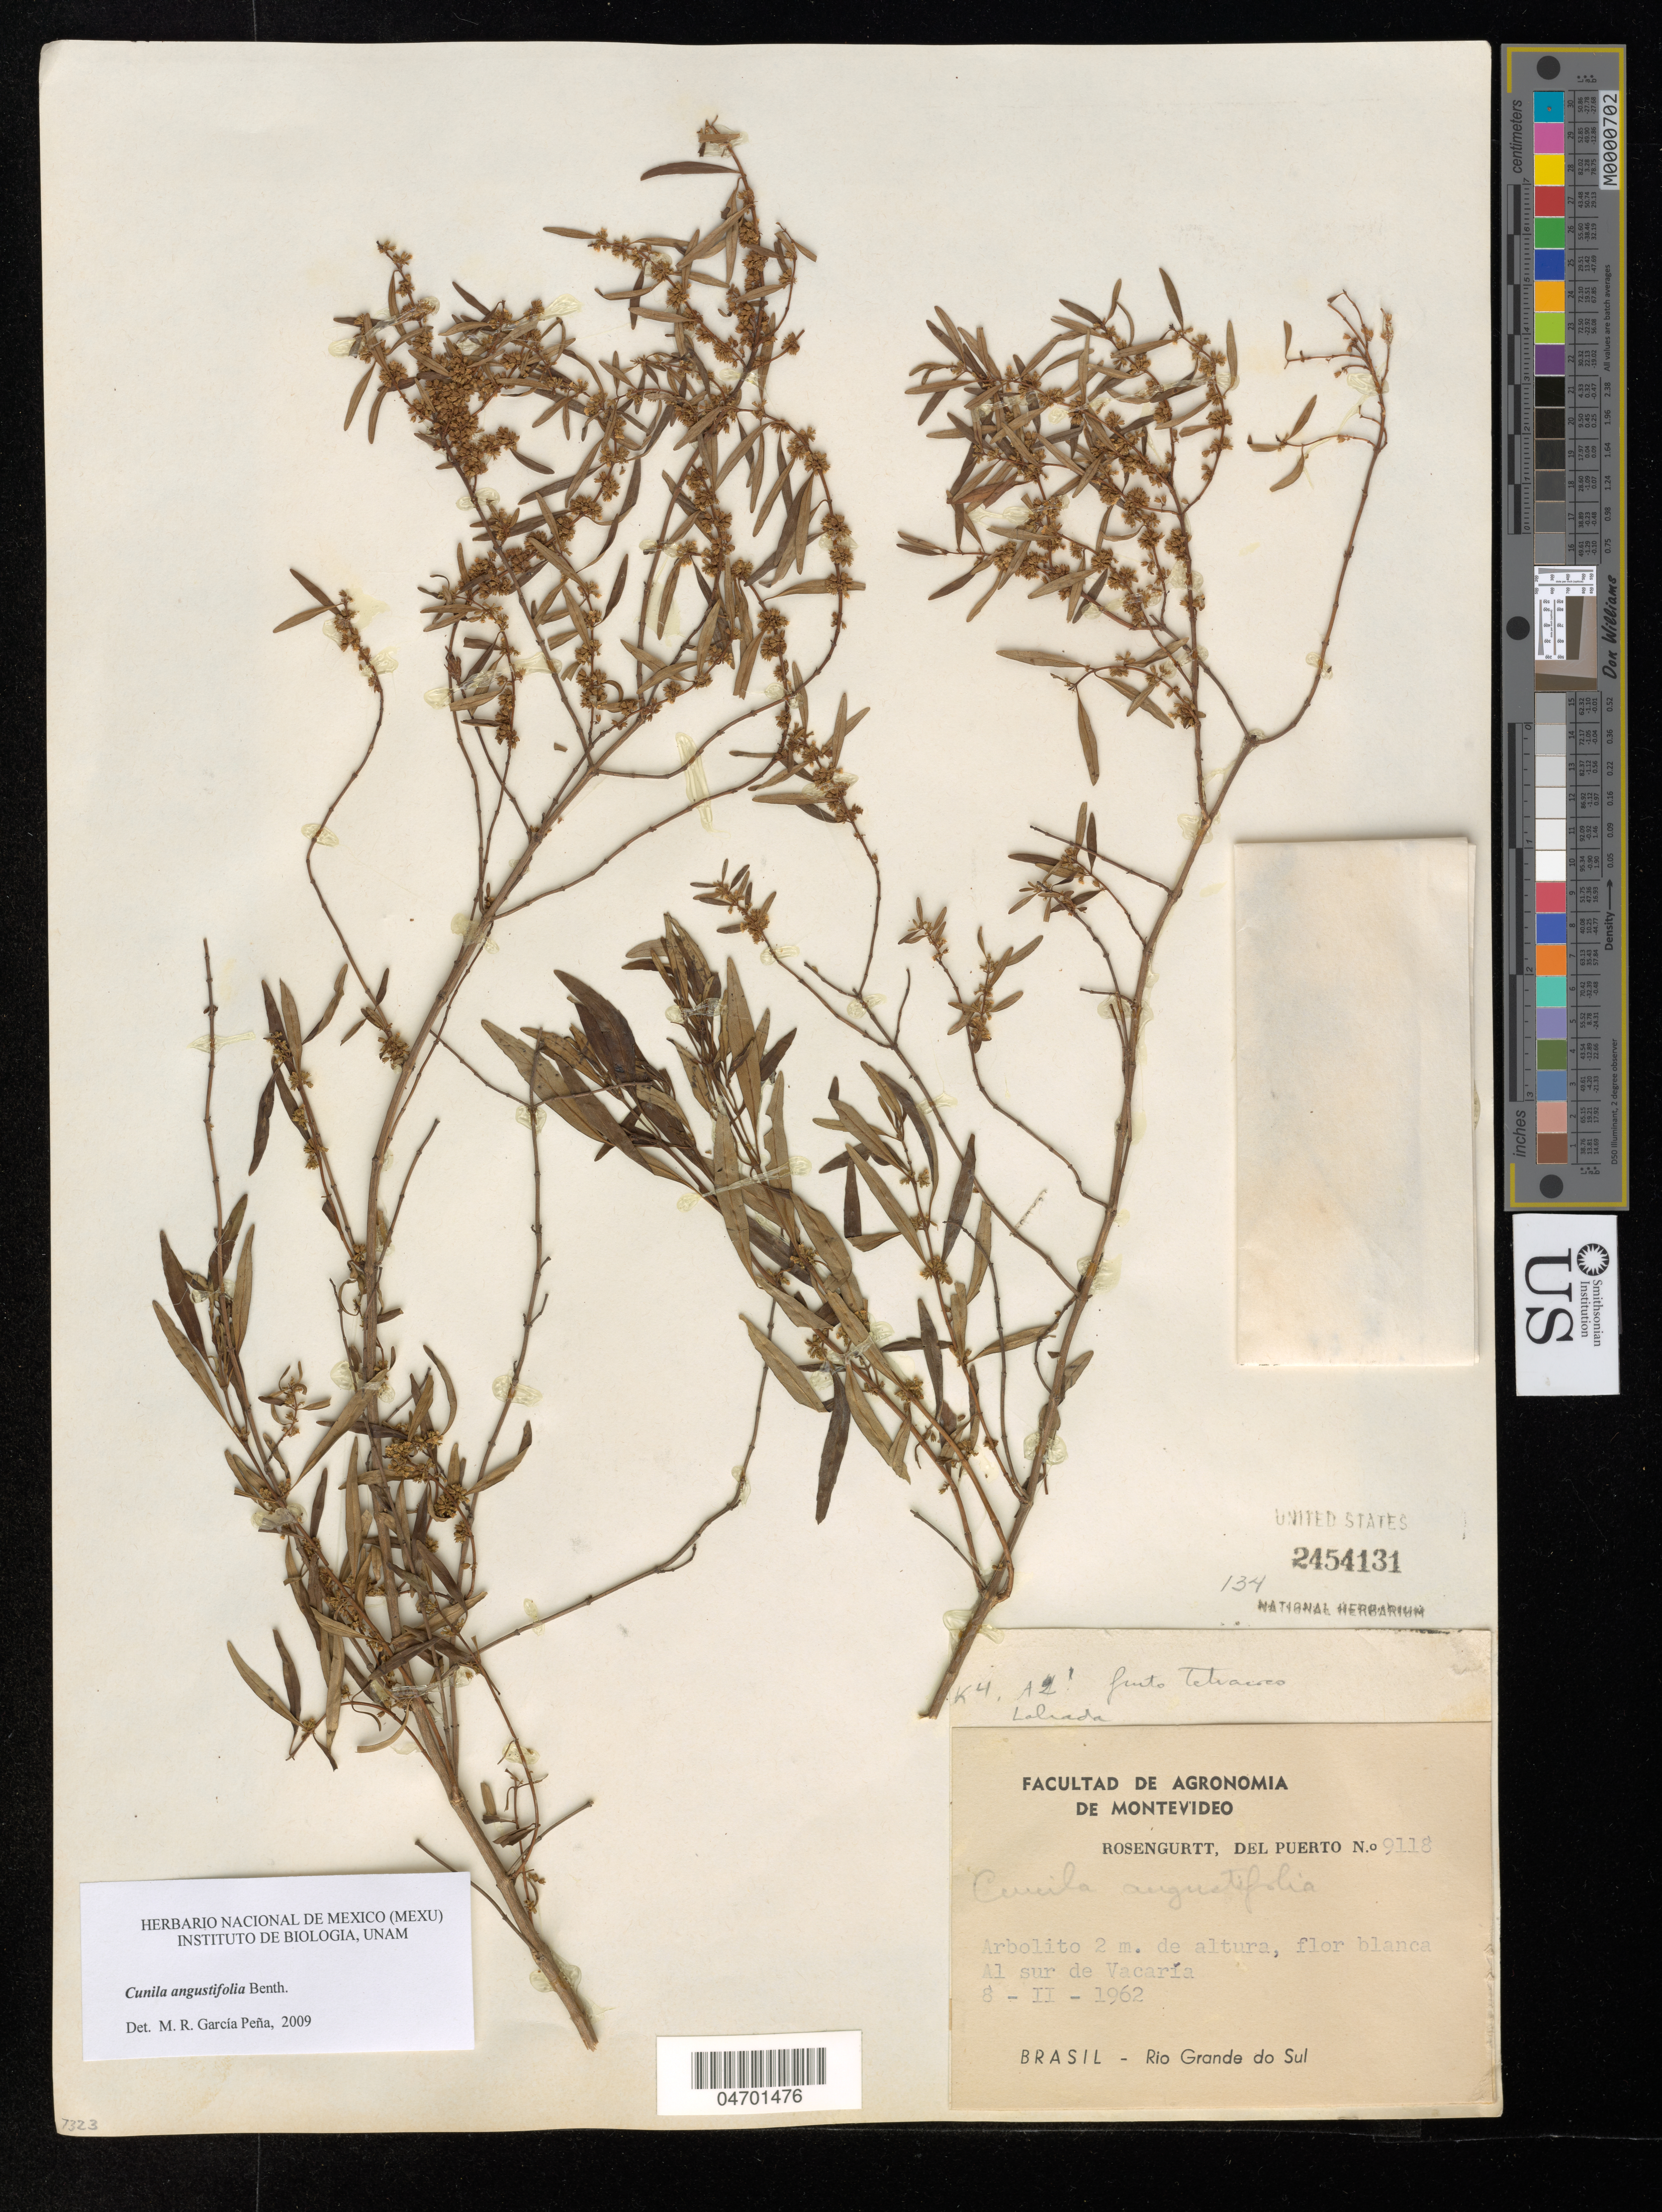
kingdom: Plantae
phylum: Tracheophyta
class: Magnoliopsida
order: Lamiales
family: Lamiaceae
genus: Cunila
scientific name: Cunila sp.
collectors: -- Rosengurtt & Del Puerto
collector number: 9118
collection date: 1962-02-08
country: Brazil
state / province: Rio Grande do Sul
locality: Al sur de Vacaría.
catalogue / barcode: US 2454131